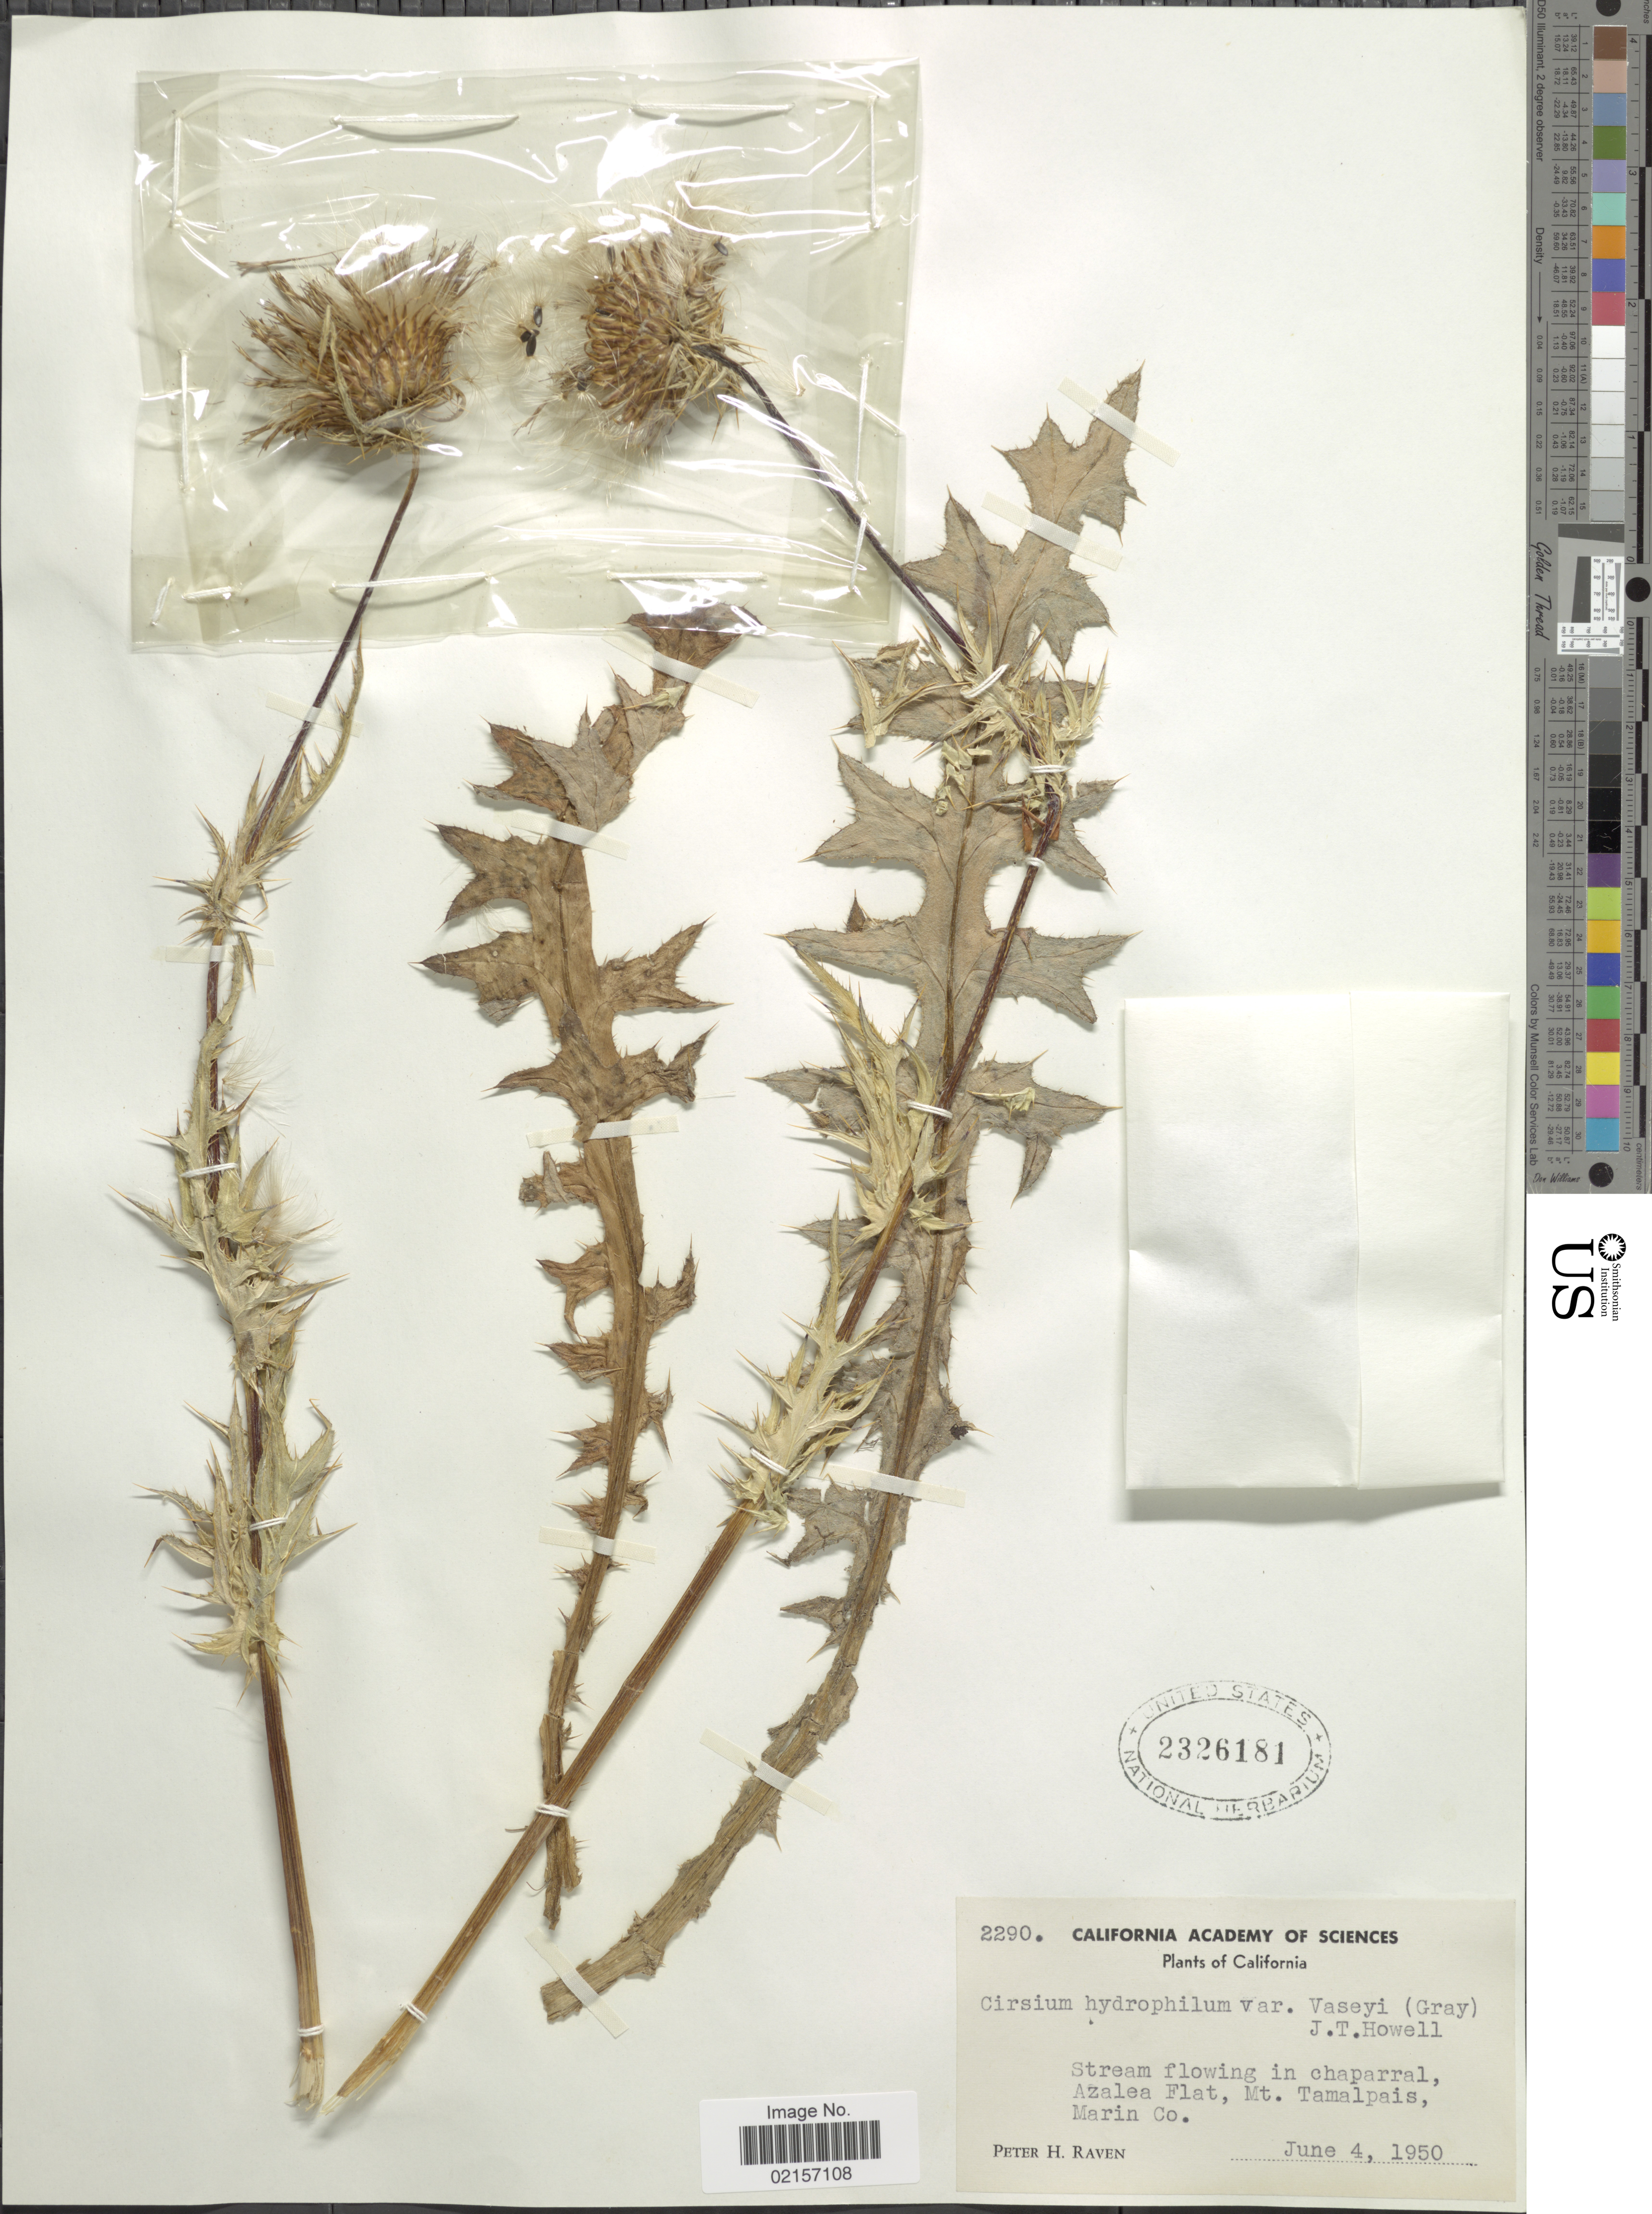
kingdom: Plantae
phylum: Tracheophyta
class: Magnoliopsida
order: Asterales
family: Asteraceae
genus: Cirsium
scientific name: Cirsium hydrophilum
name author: (Greene) Jeps.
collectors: P. Raven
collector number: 2290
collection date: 1950-06-04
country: United States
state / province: California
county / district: Marin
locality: Stream flowing in chaparral, Azalea Flat, Mt. Tamalpais, Marin Co.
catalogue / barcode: US 2326181